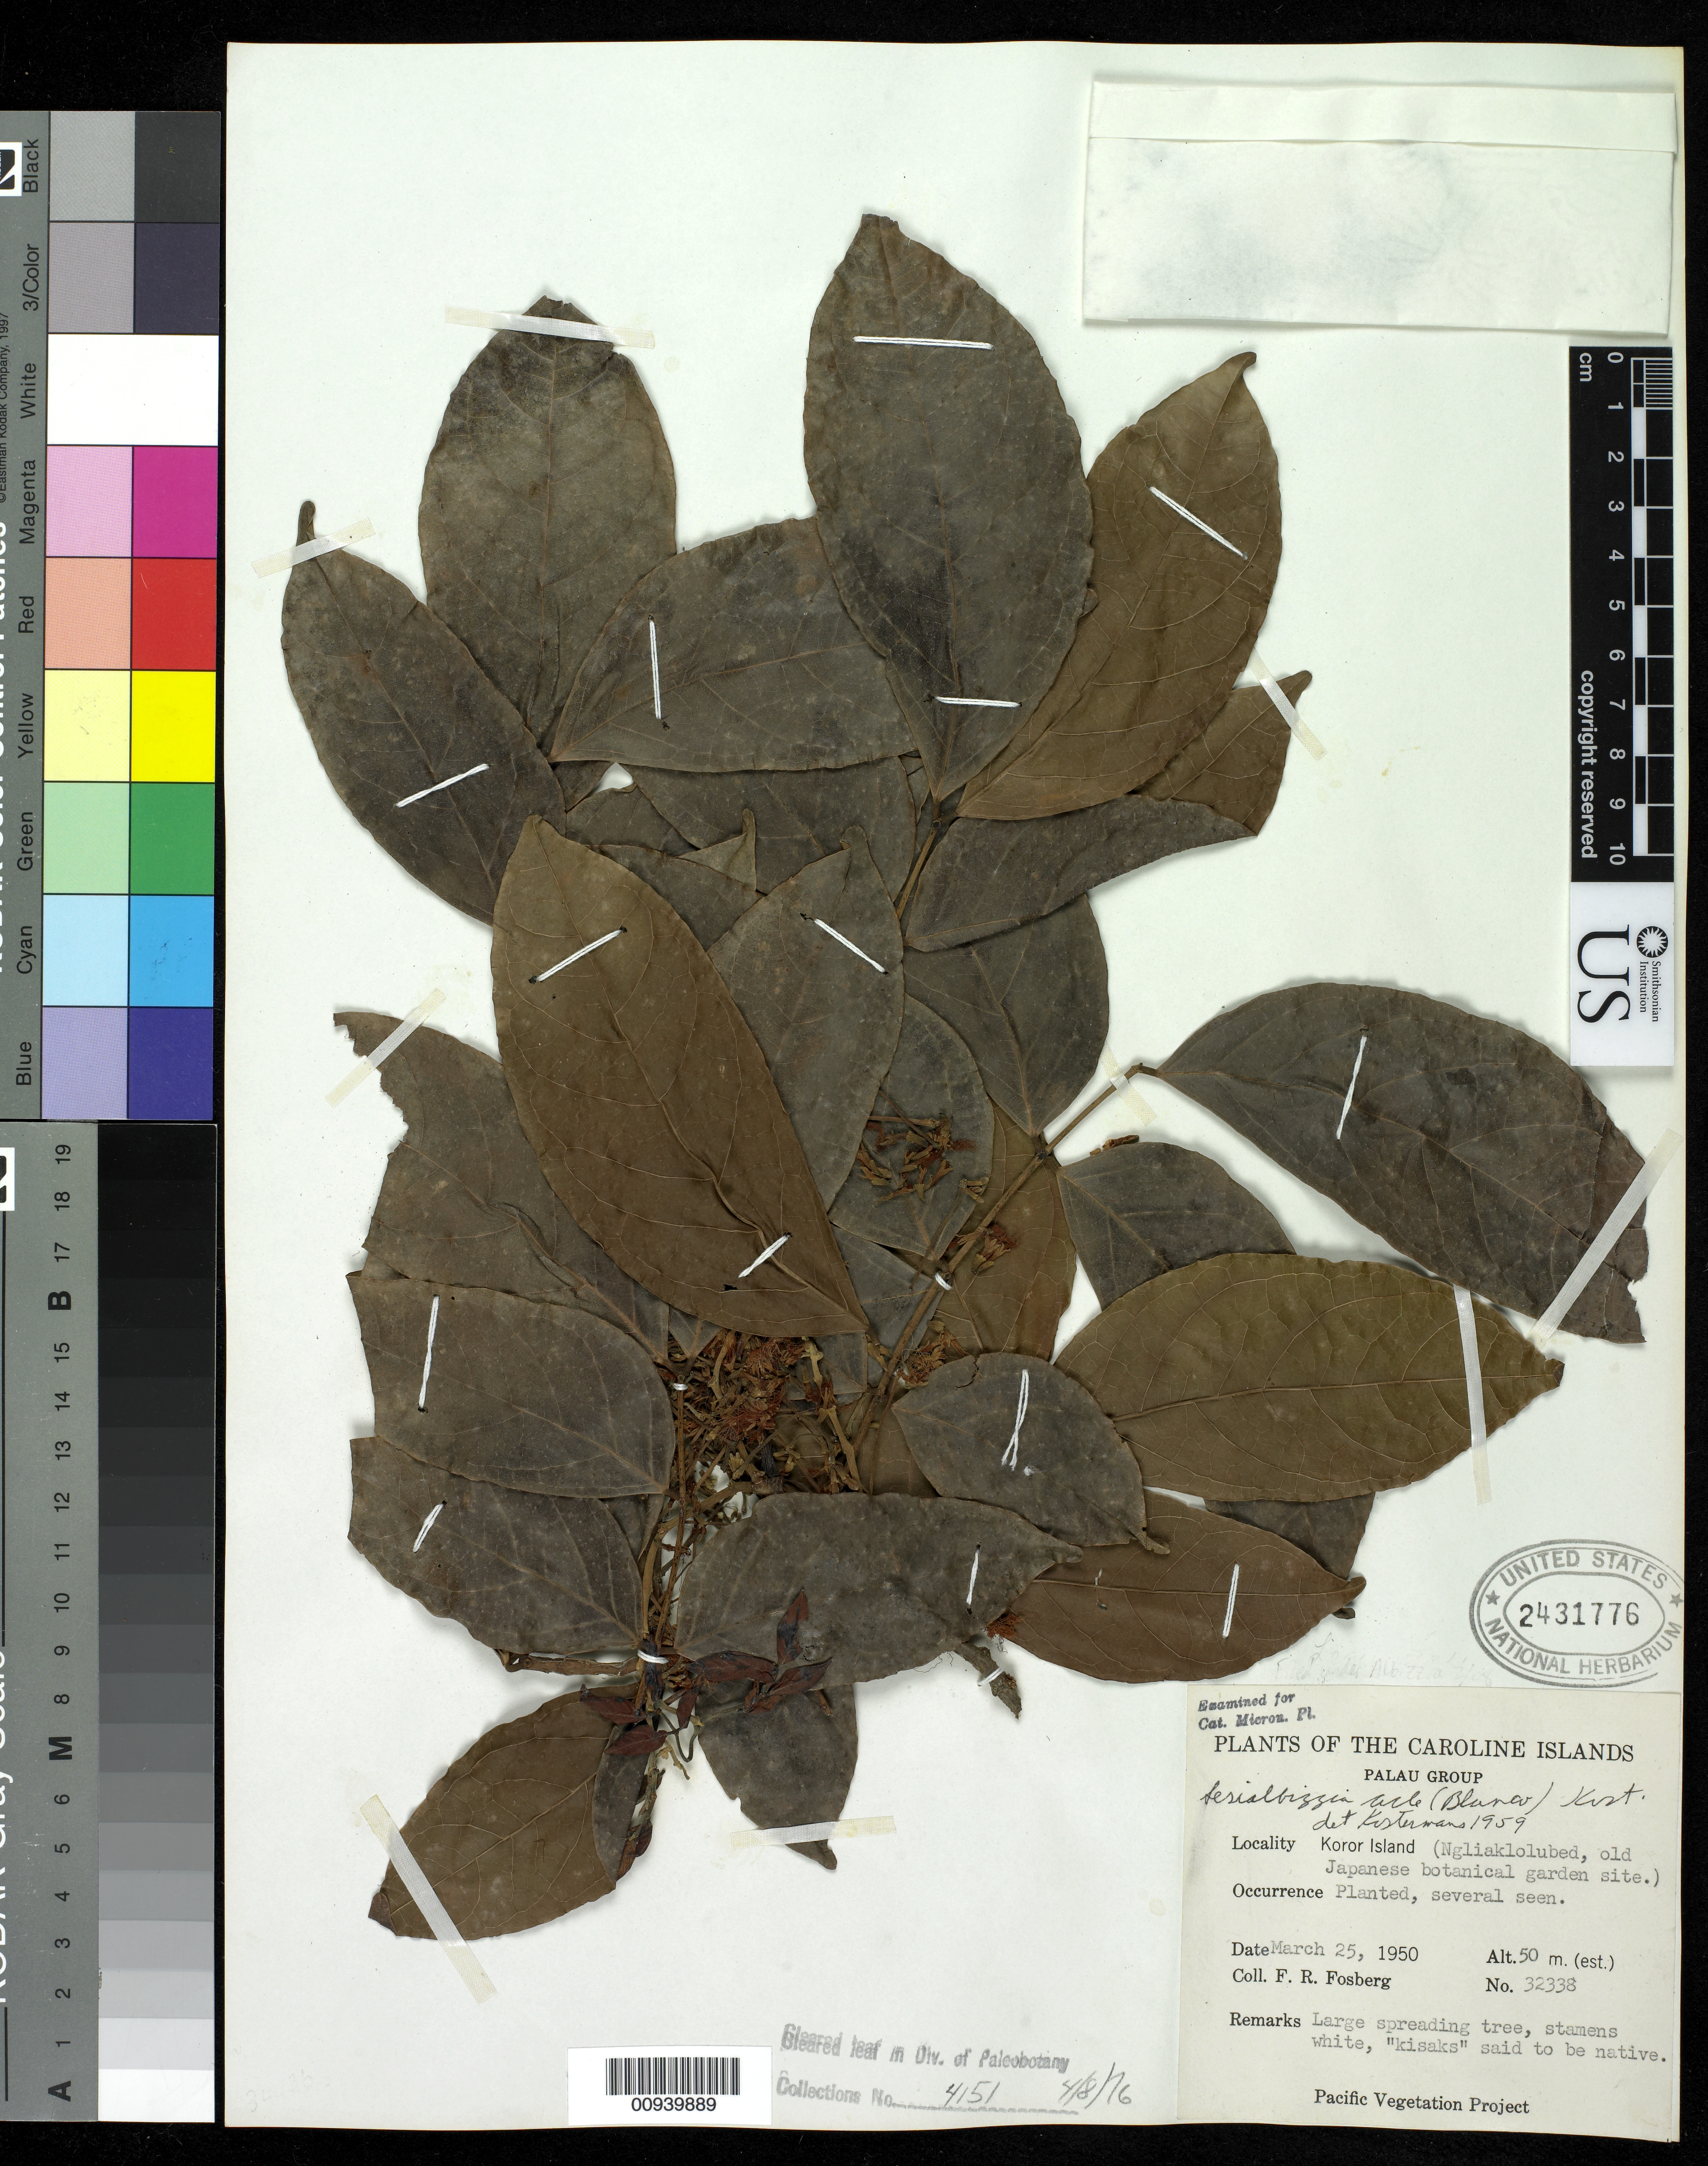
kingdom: Plantae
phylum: Tracheophyta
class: Magnoliopsida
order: Fabales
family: Fabaceae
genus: Albizia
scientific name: Albizia acle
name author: (Blanco) Merr.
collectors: F. R. Fosberg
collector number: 32338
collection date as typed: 25 Mar 1950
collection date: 1950-03-25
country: Palau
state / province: Koror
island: Oreor (Koror)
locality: Ngliaklolubed, old Japanese botanical garden site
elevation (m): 50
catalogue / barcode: US 2431776